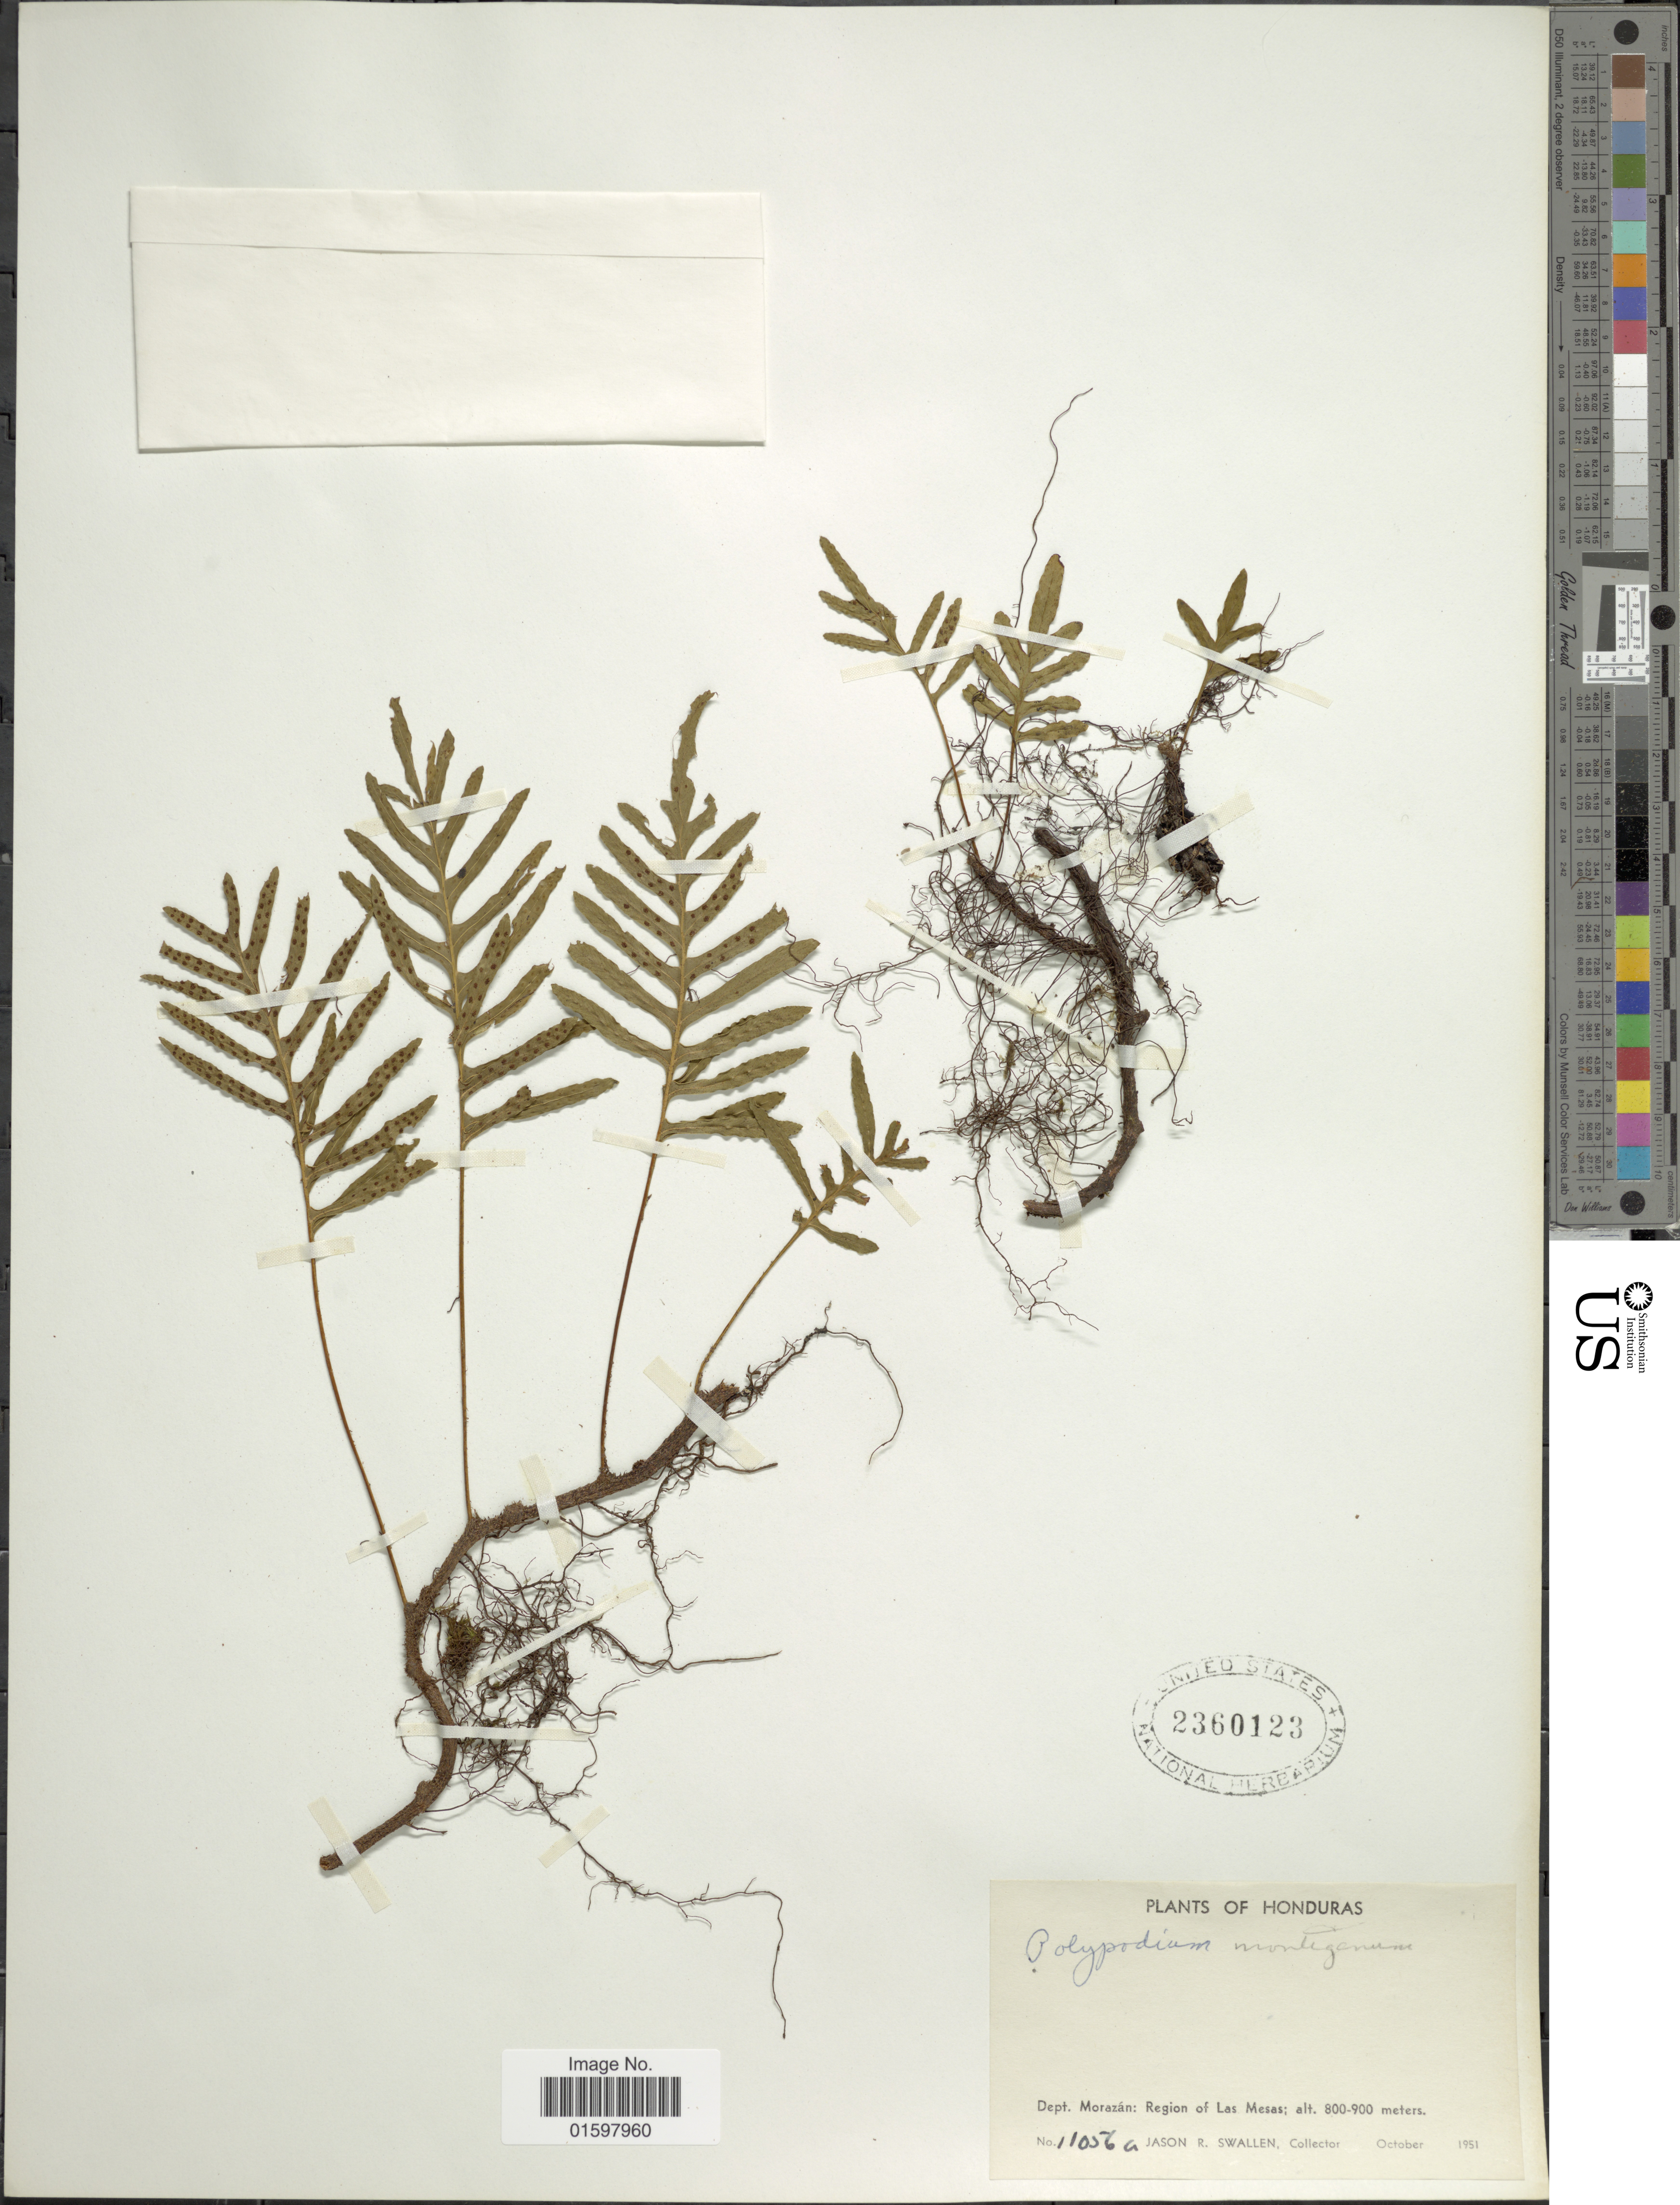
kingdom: Plantae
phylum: Tracheophyta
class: Polypodiopsida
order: Polypodiales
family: Polypodiaceae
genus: Pleopeltis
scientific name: Pleopeltis montigena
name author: (Maxon) A.R. Sm. & Tejero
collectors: J. R. Swallen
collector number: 11056a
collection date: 1951-10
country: Honduras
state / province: Fco. Morazán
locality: Dept. Morazán: Region of Las Mesas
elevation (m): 800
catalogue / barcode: US 2360123